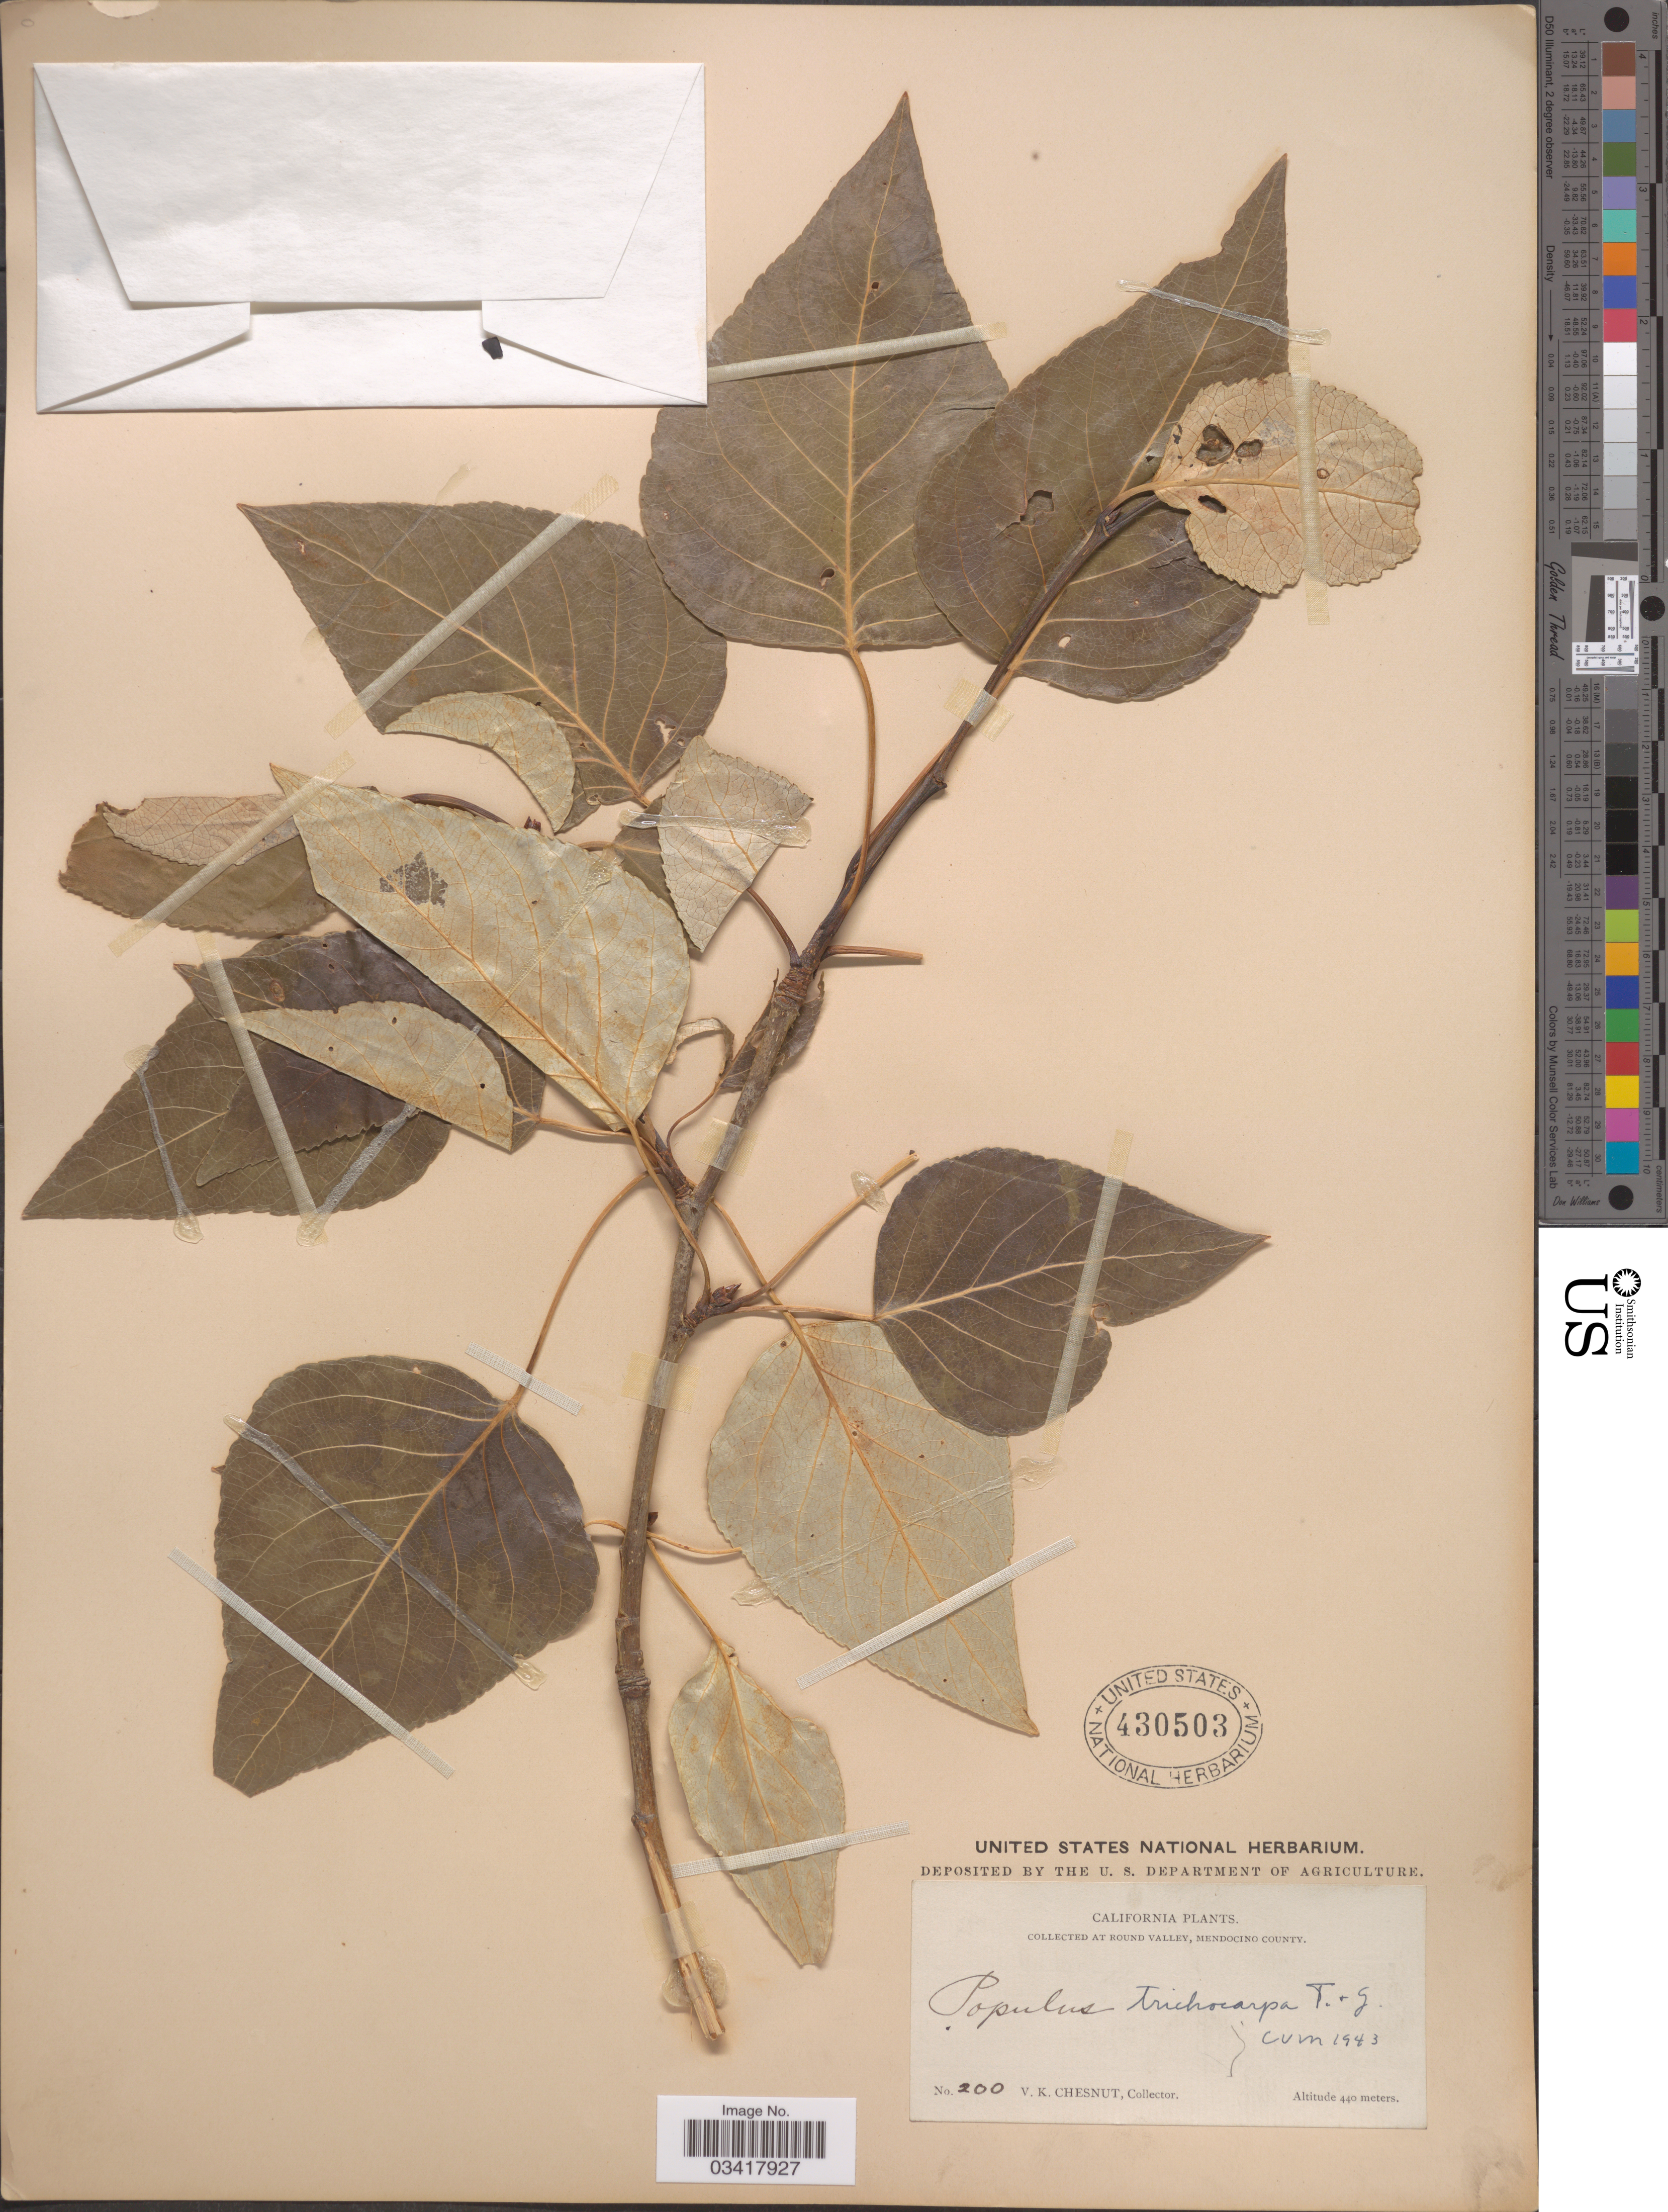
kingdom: Plantae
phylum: Tracheophyta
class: Magnoliopsida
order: Malpighiales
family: Salicaceae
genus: Populus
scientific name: Populus trichocarpa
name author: Torr. & A. Gray ex W. Hook.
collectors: V. Chesnut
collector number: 200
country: United States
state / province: California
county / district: Mendocino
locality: At Round Valley, Mendocino County.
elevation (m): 440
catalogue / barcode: US 430503